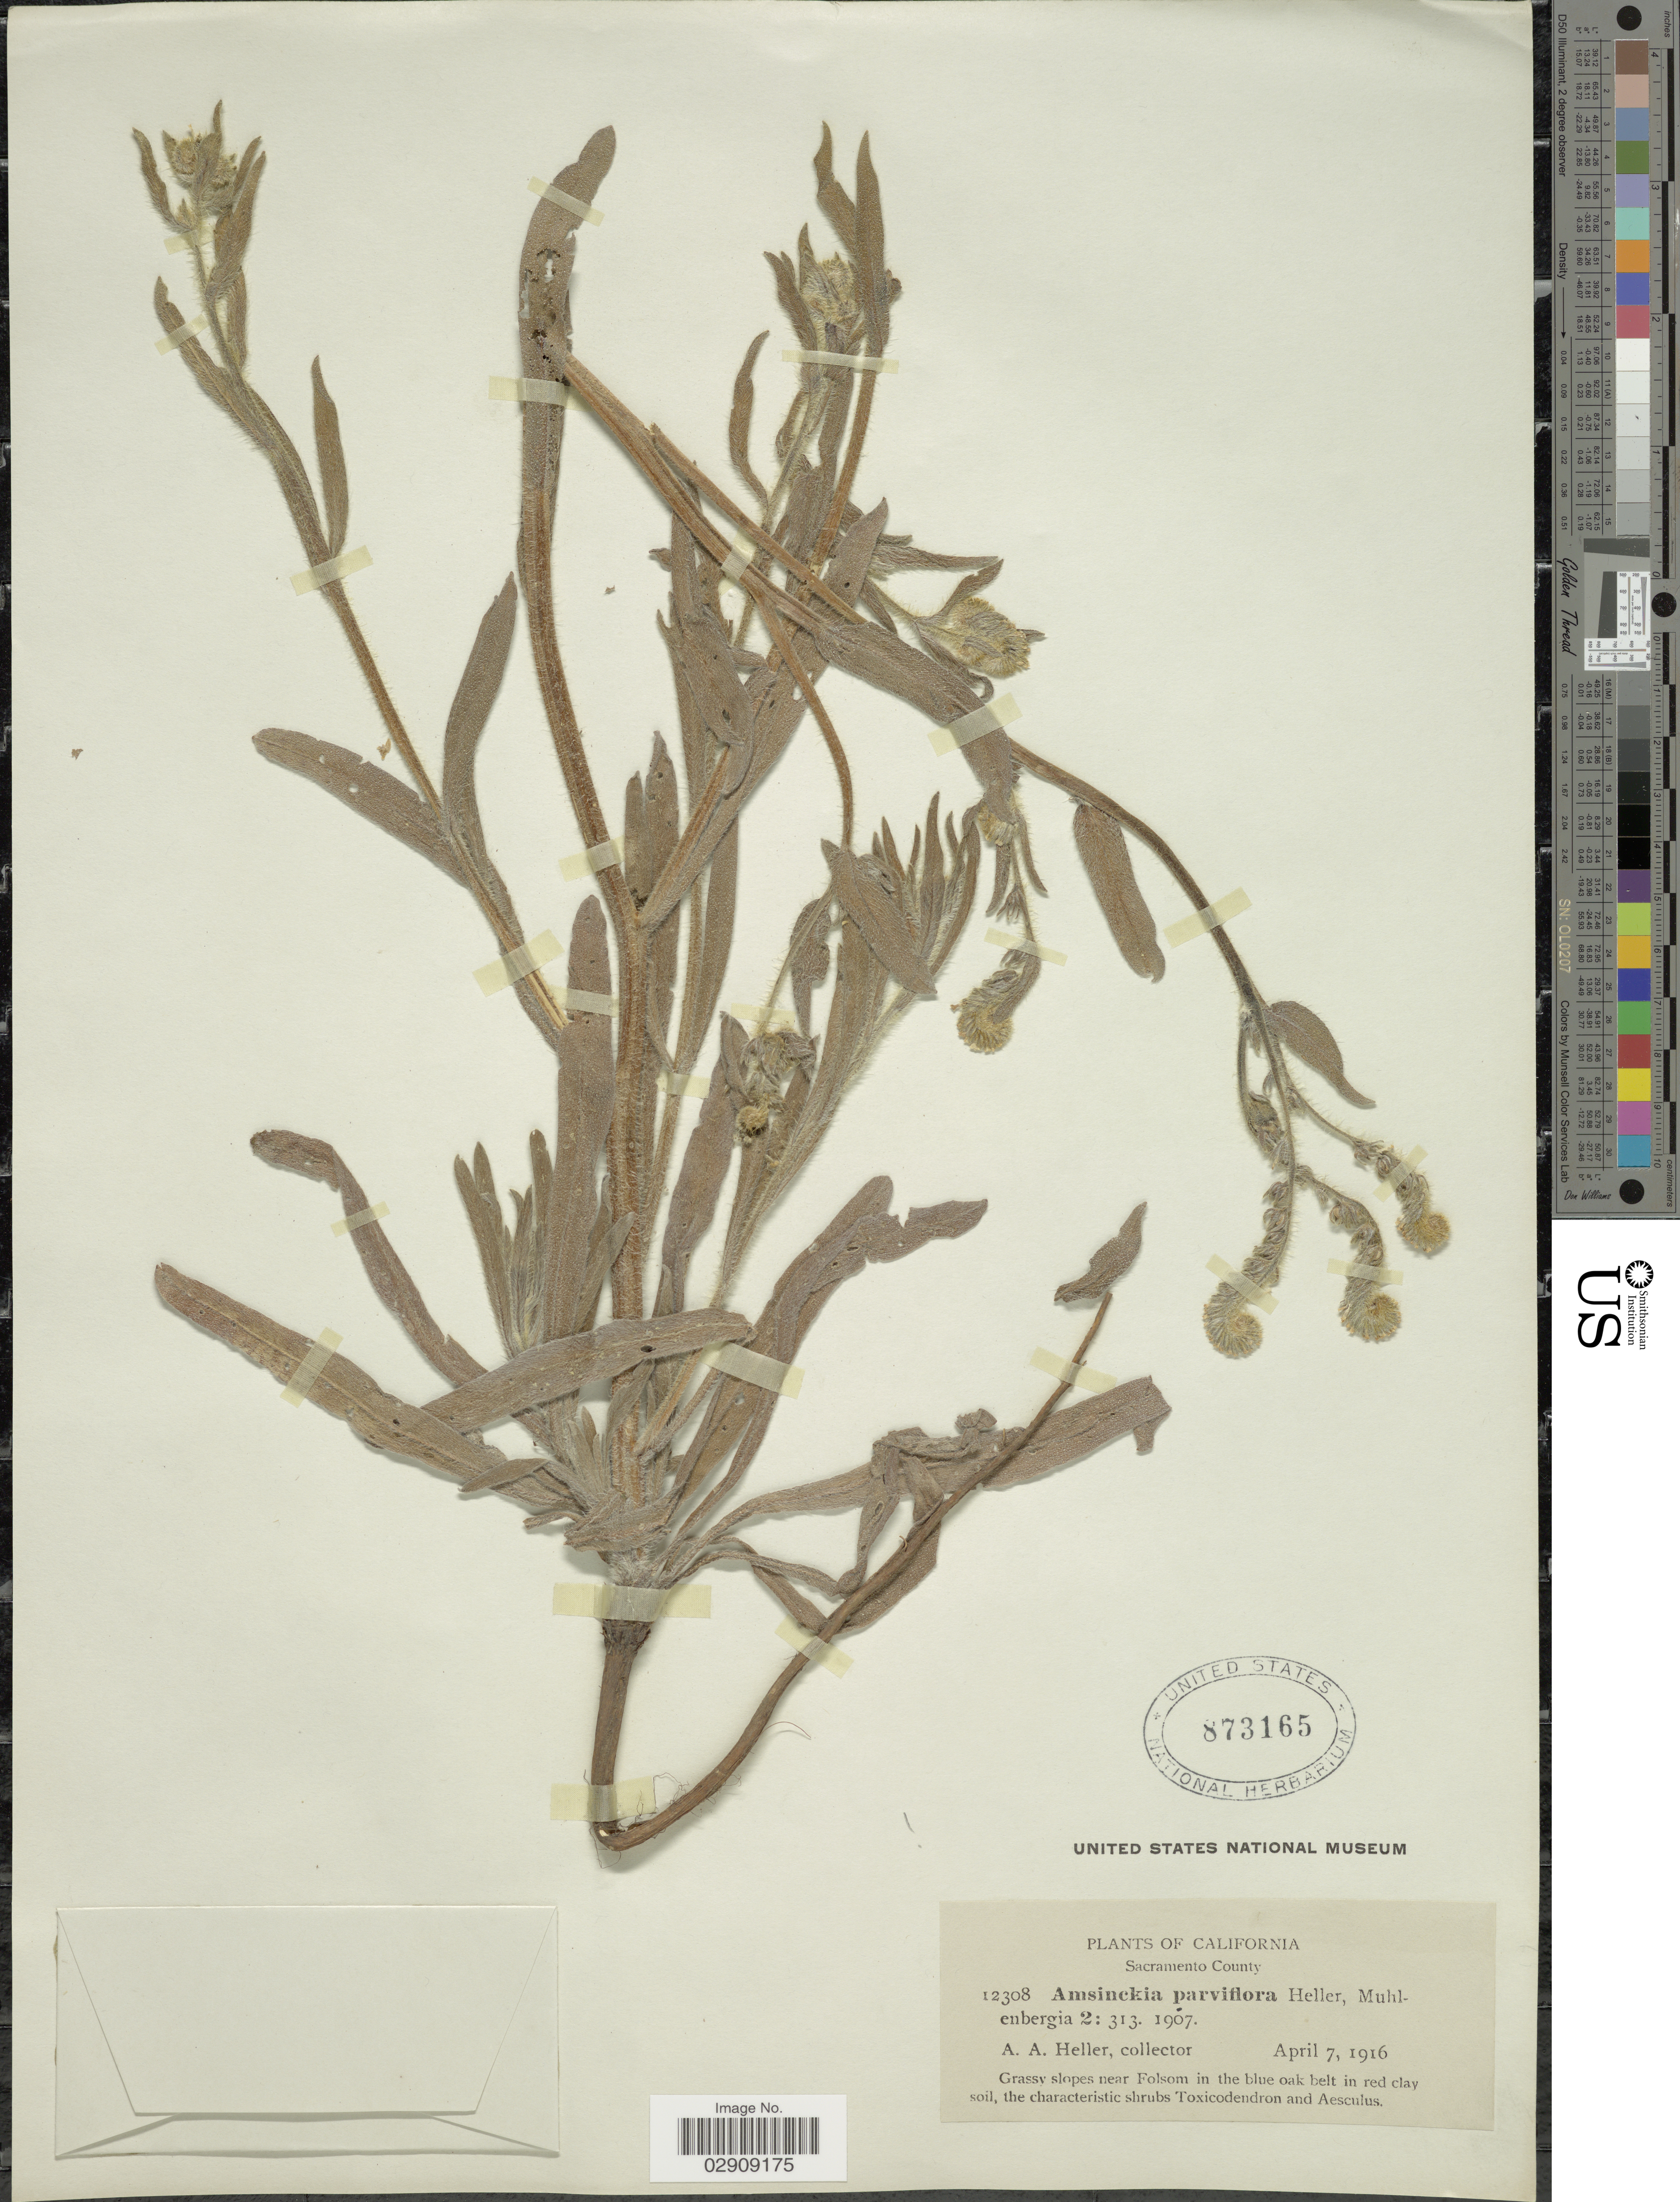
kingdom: Plantae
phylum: Tracheophyta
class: Magnoliopsida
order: Boraginales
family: Boraginaceae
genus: Amsinckia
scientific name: Amsinckia menziesii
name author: A. Nelson & J.F. Macbr.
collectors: A. A. Heller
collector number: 12308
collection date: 1916-04-07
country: United States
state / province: California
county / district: Sacramento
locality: Sacramento County. Grassy slopes near Folson in the blue oak belt.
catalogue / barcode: US 873165